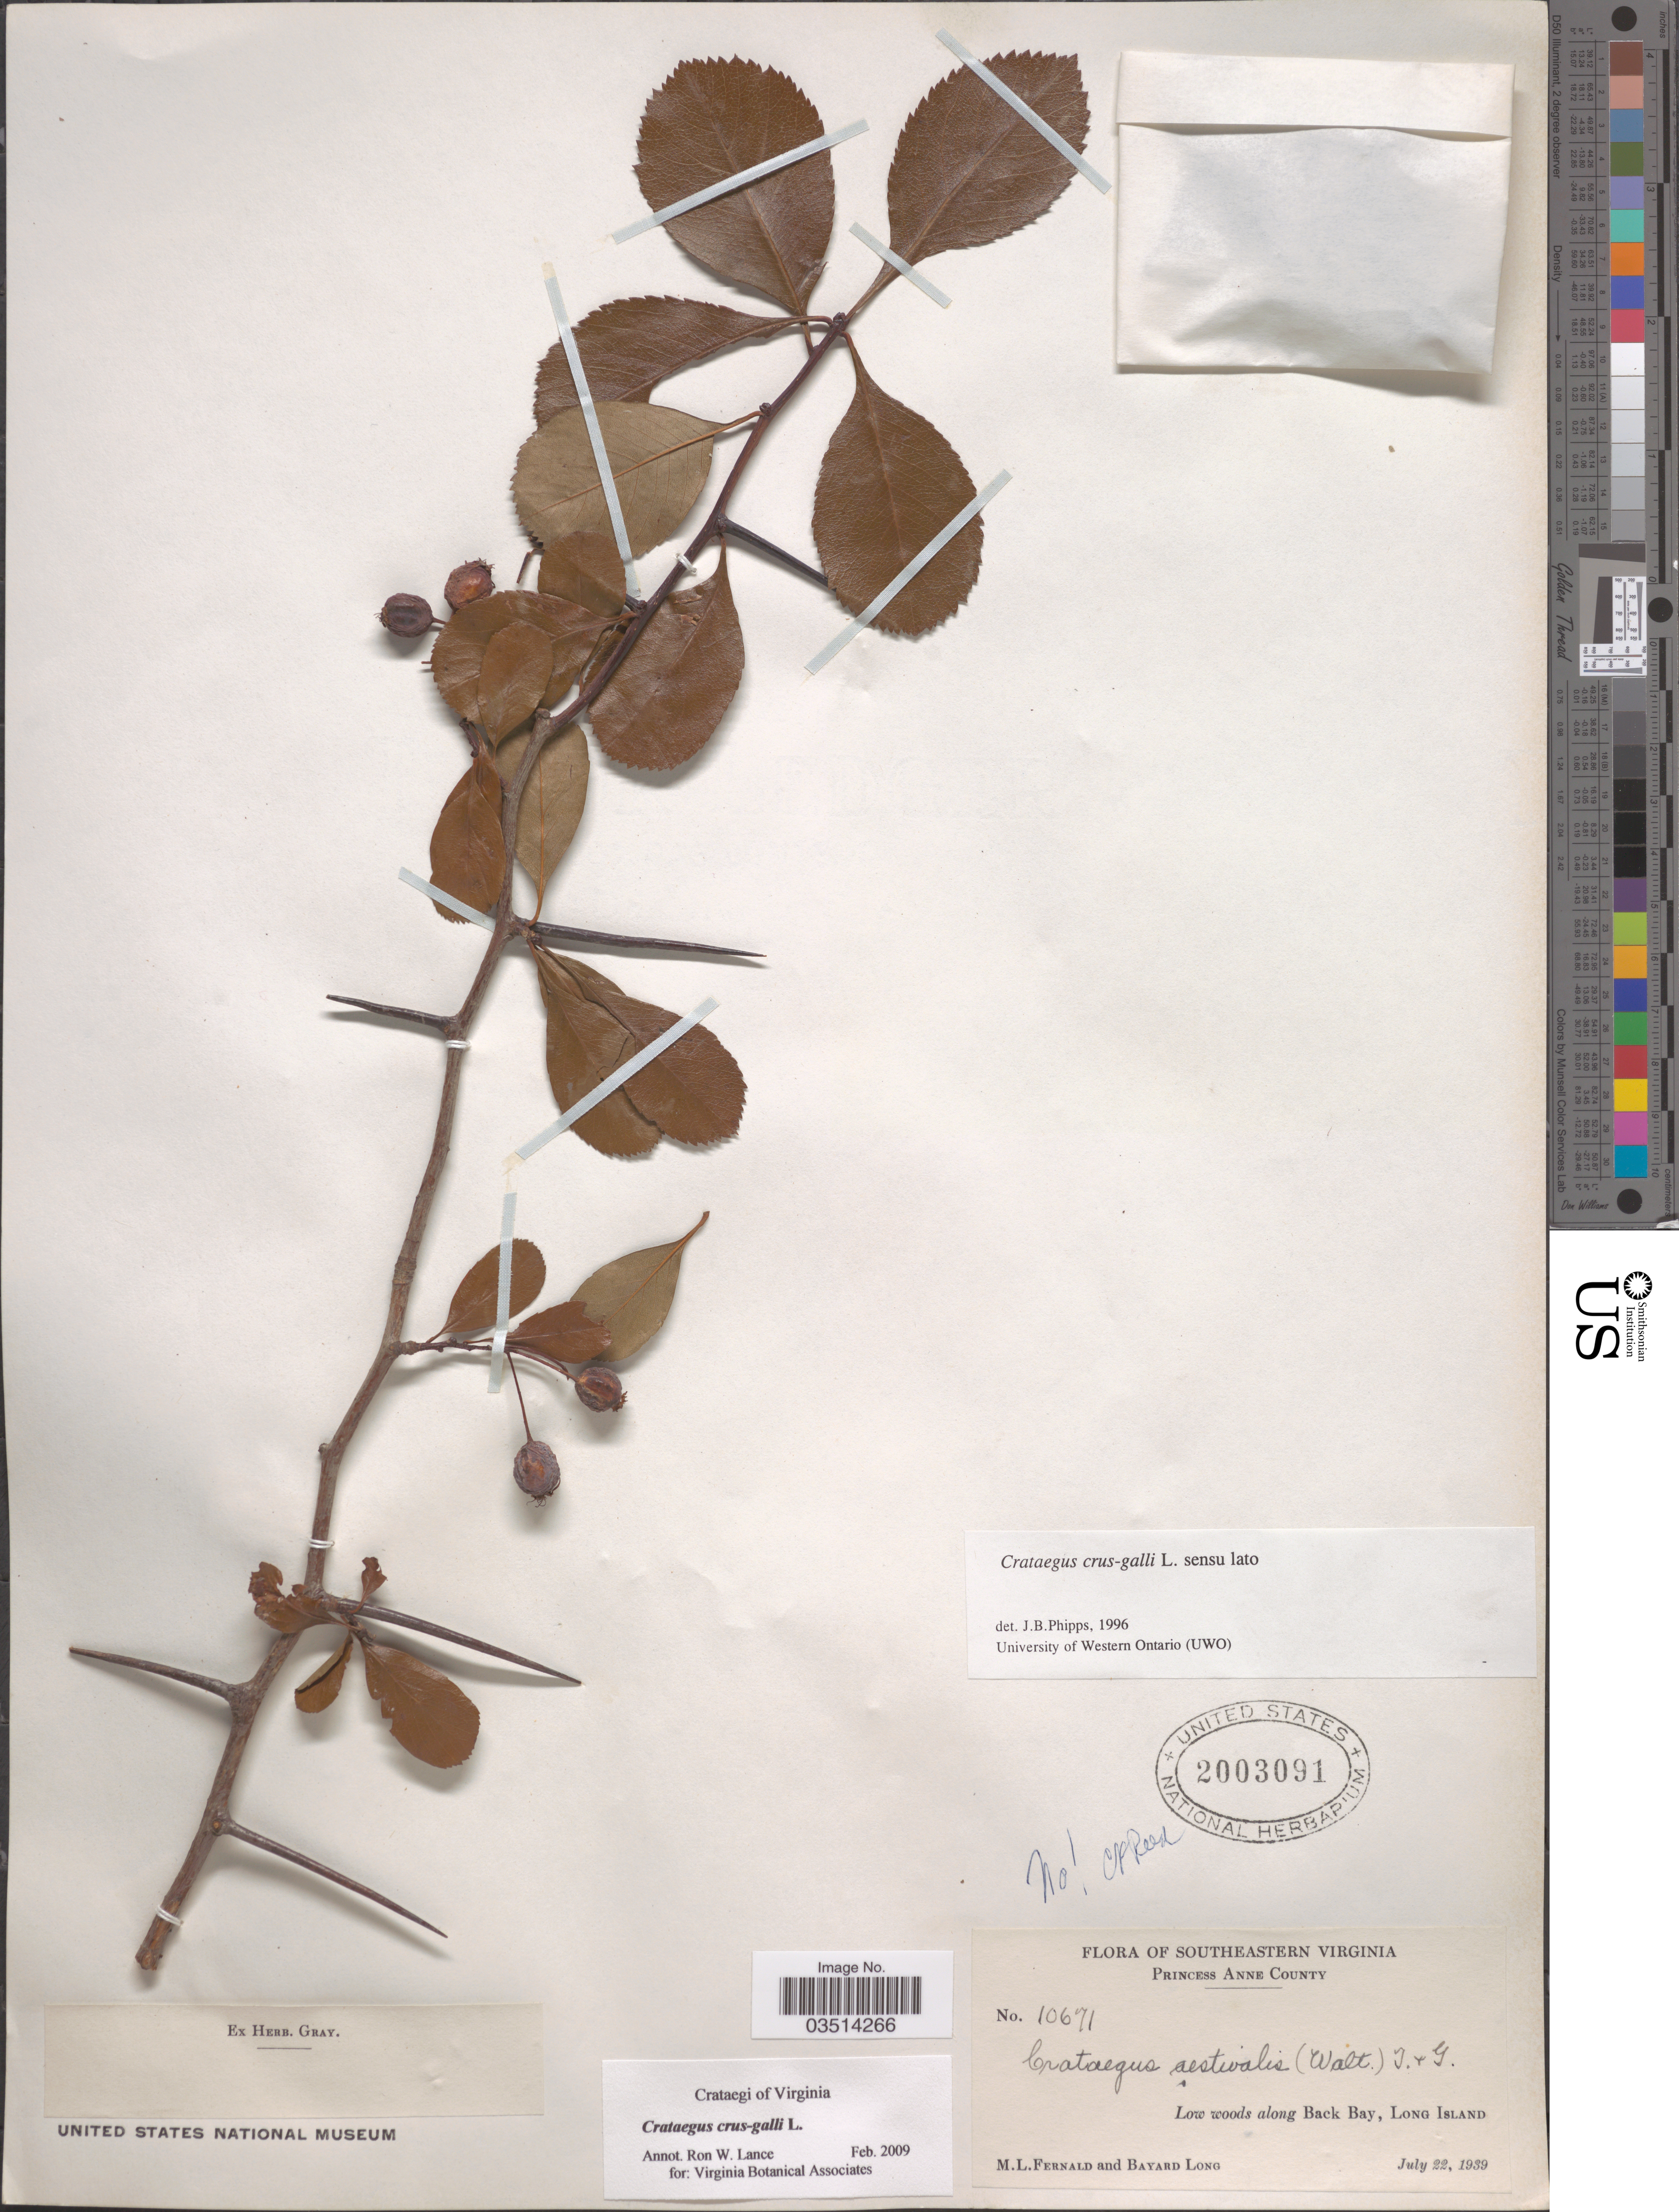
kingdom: Plantae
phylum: Tracheophyta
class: Magnoliopsida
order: Rosales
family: Rosaceae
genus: Crataegus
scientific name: Crataegus crus-galli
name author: L.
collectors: M. L. Fernald & B. Long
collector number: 10671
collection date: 1939-07-22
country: United States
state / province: Virginia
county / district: City of Virginia Beach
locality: Southeasten Virginia. Princes Anne County. Low woods along Back Bay, Long Island.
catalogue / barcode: US 2003091